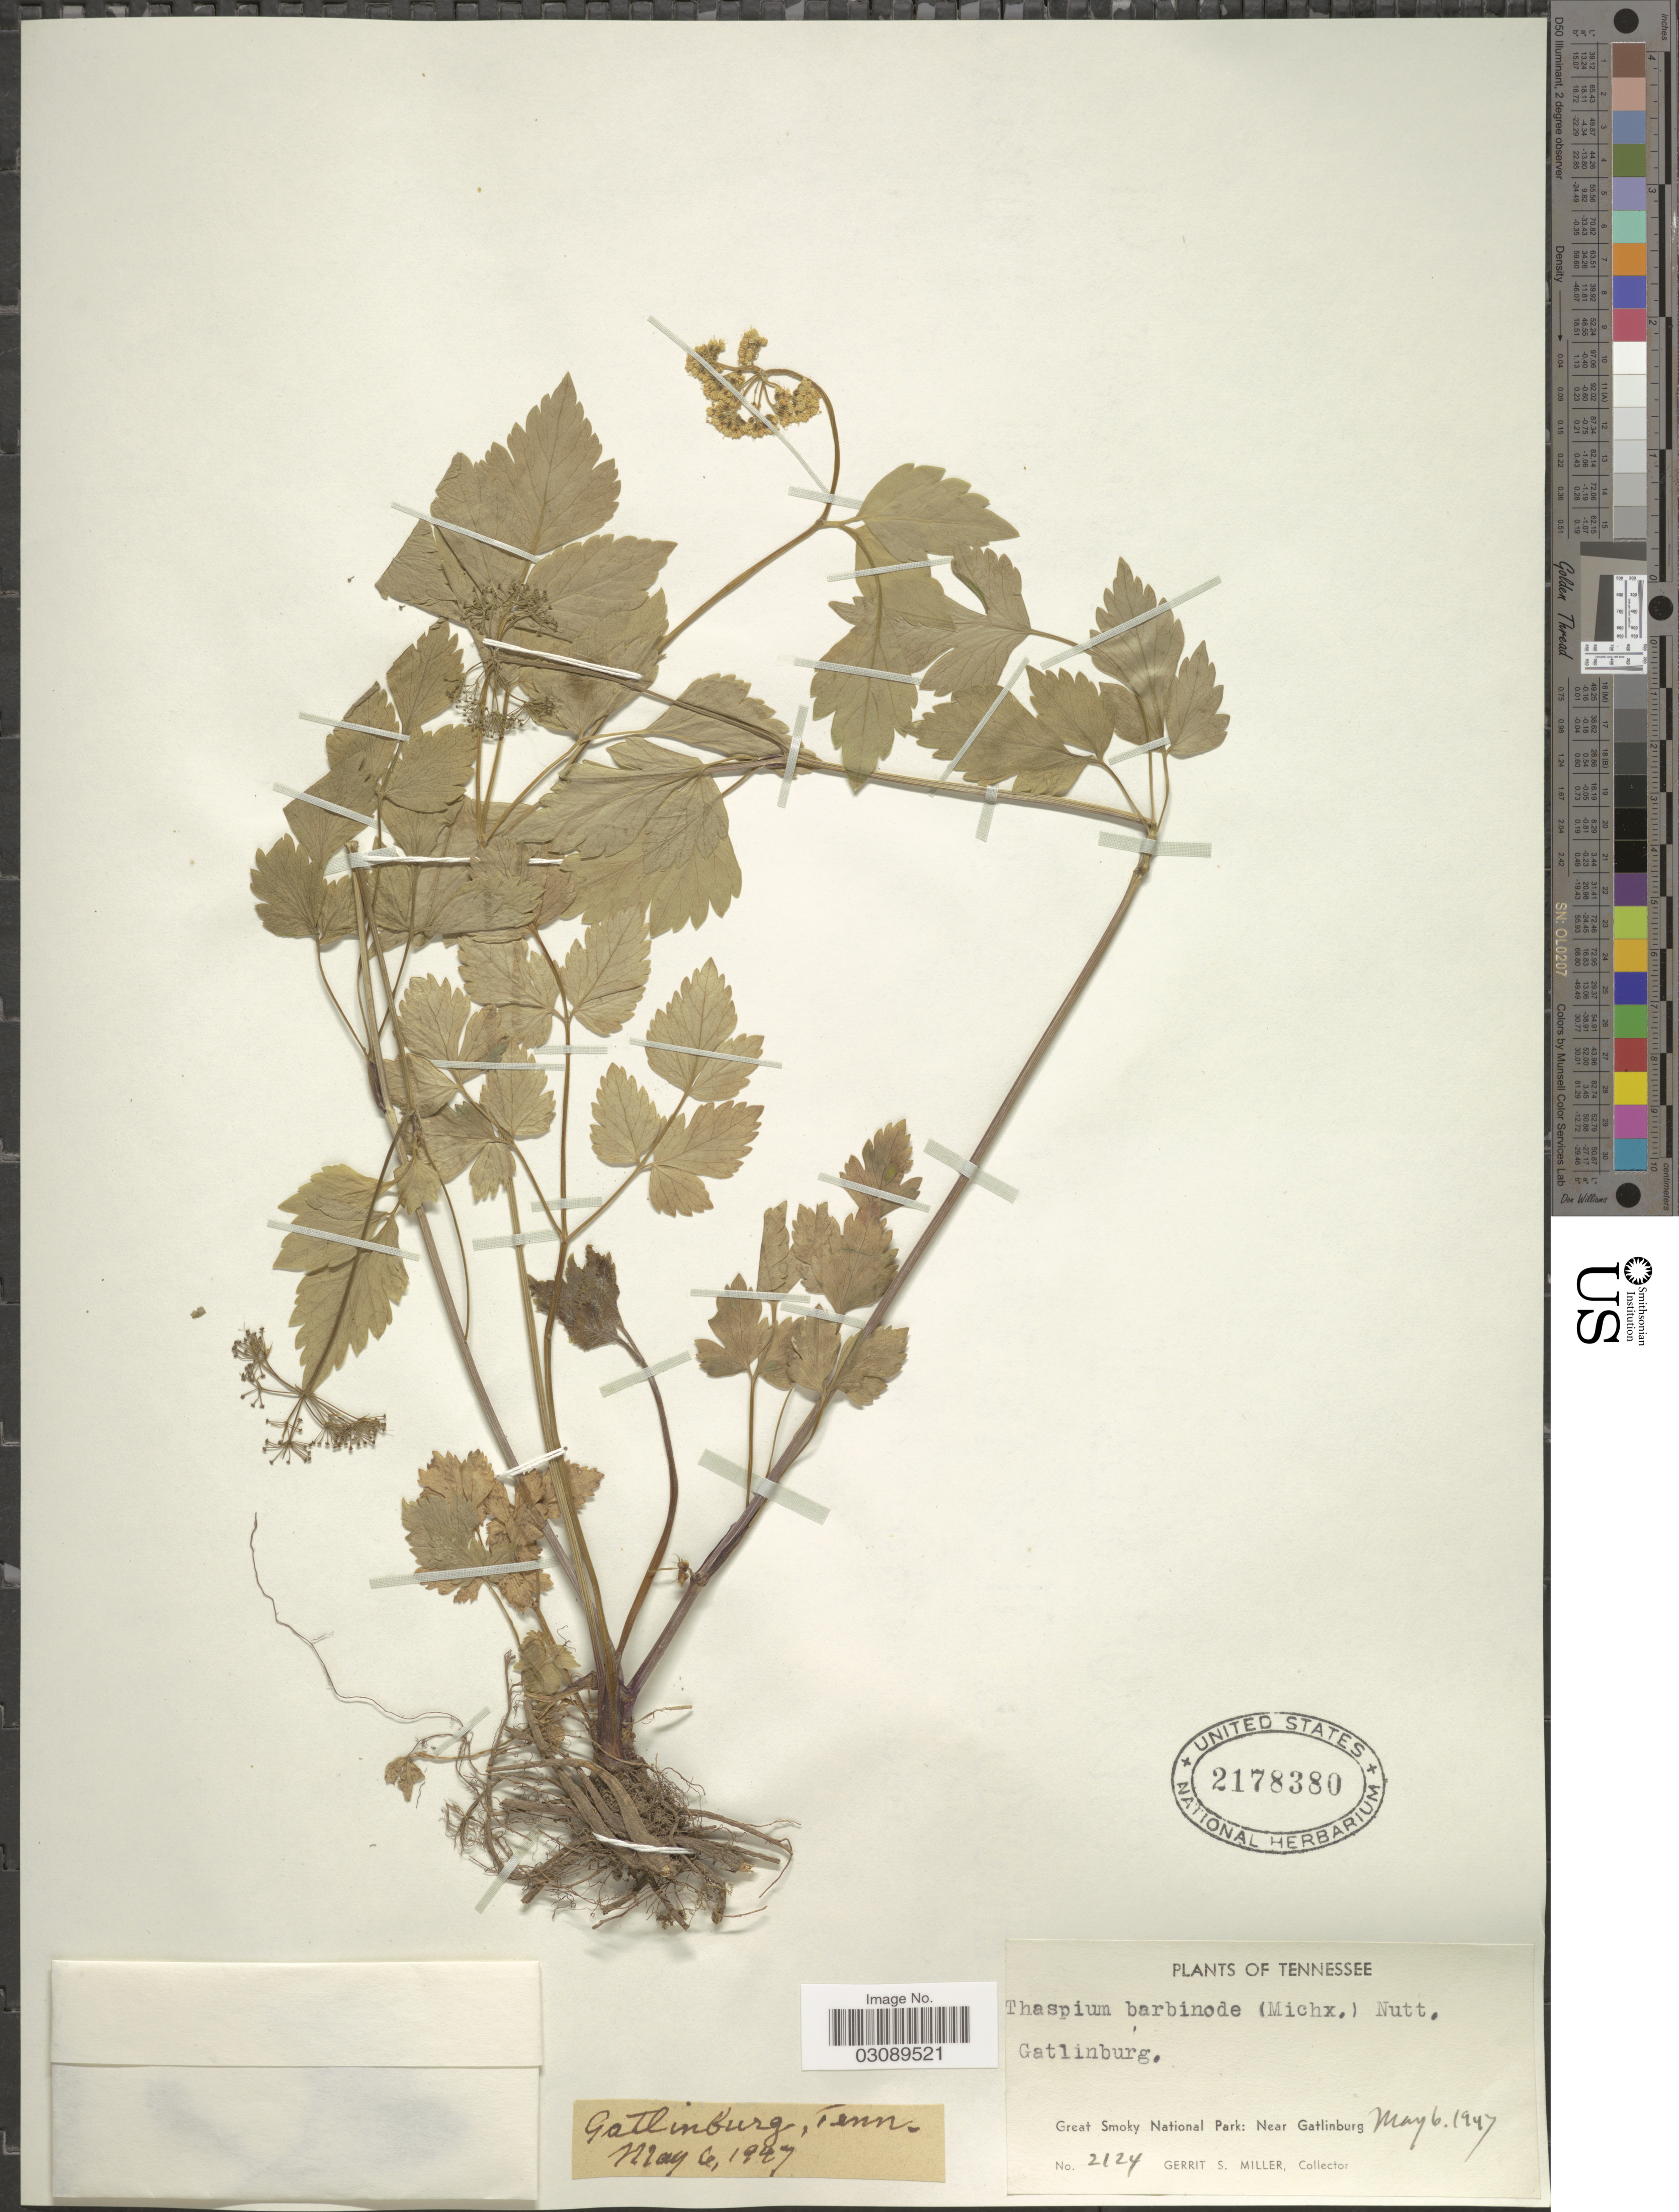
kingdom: Plantae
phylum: Tracheophyta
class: Magnoliopsida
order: Apiales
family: Apiaceae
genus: Thaspium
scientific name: Thaspium barbinode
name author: (Michx.) Nutt.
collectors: G. S. Miller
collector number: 2124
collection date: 1947-05-06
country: United States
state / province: Tennessee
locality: Gatlinburg. Great Smoky National Park: Near Gatlinburg.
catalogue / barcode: US 2178380